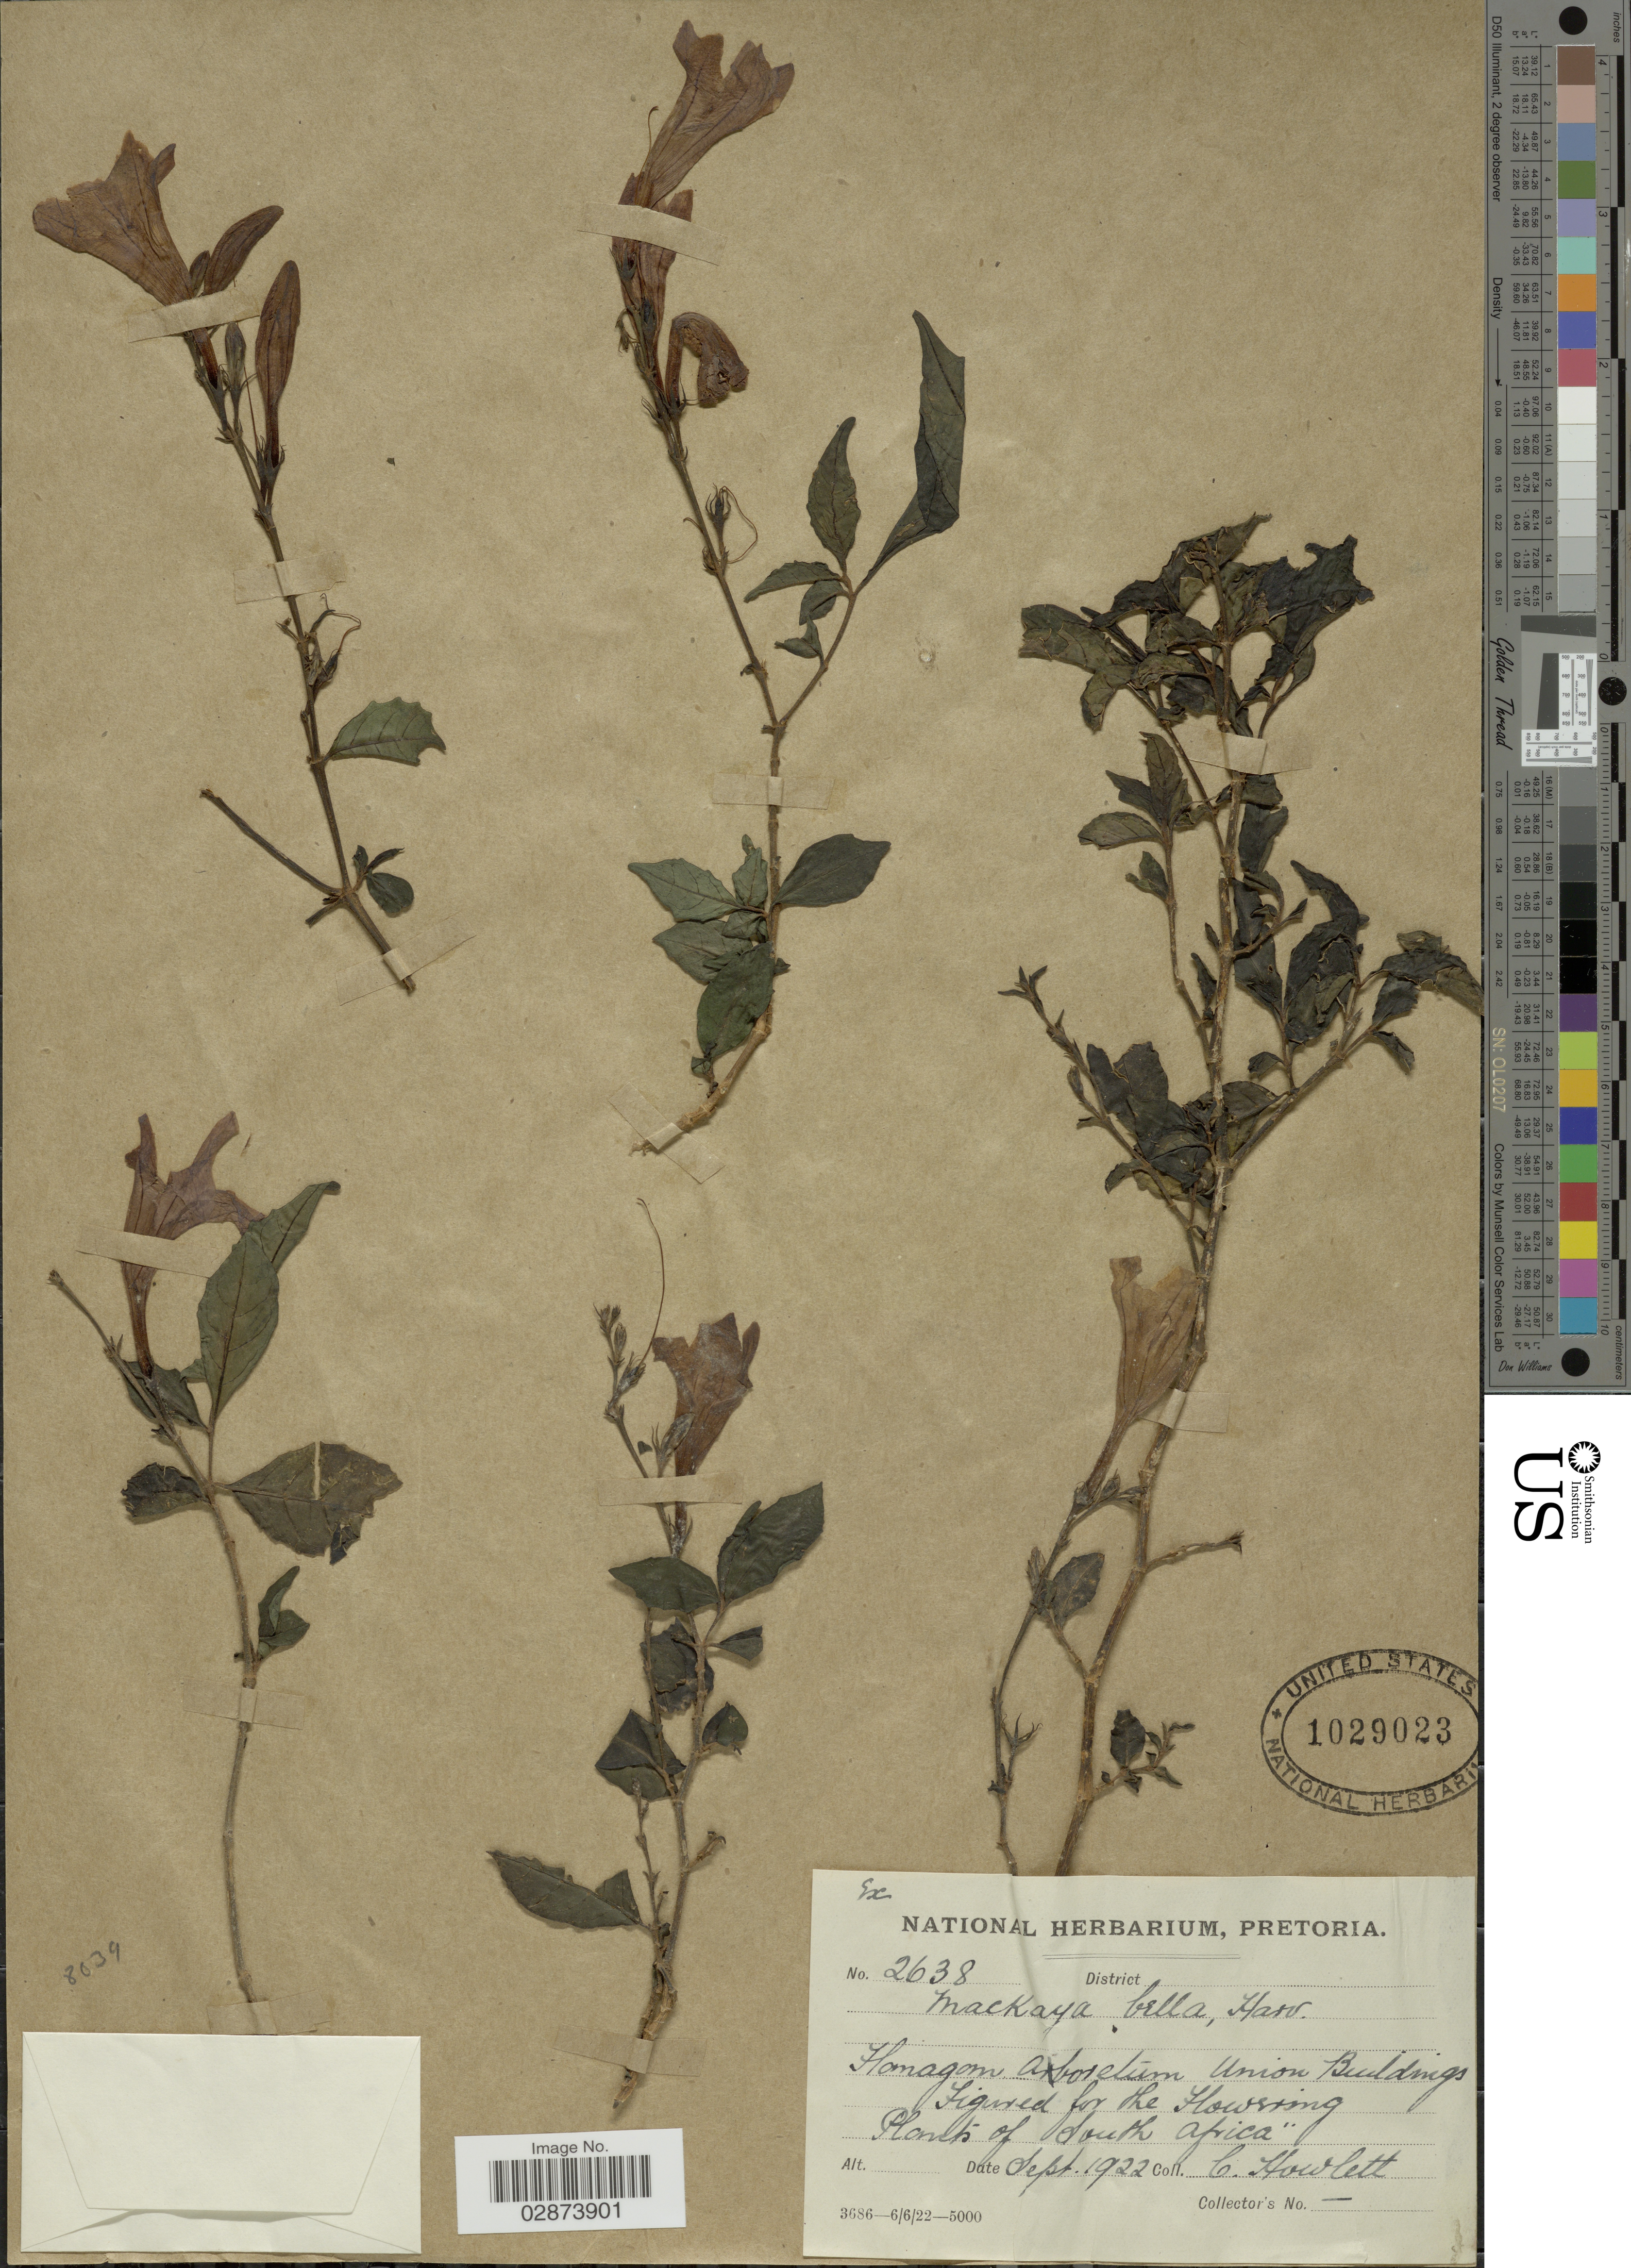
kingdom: Plantae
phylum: Tracheophyta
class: Magnoliopsida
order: Lamiales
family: Acanthaceae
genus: Mackaya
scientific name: Mackaya bella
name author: Harv.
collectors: C. Howlett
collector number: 2638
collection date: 1922-09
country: South Africa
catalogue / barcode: US 1029023